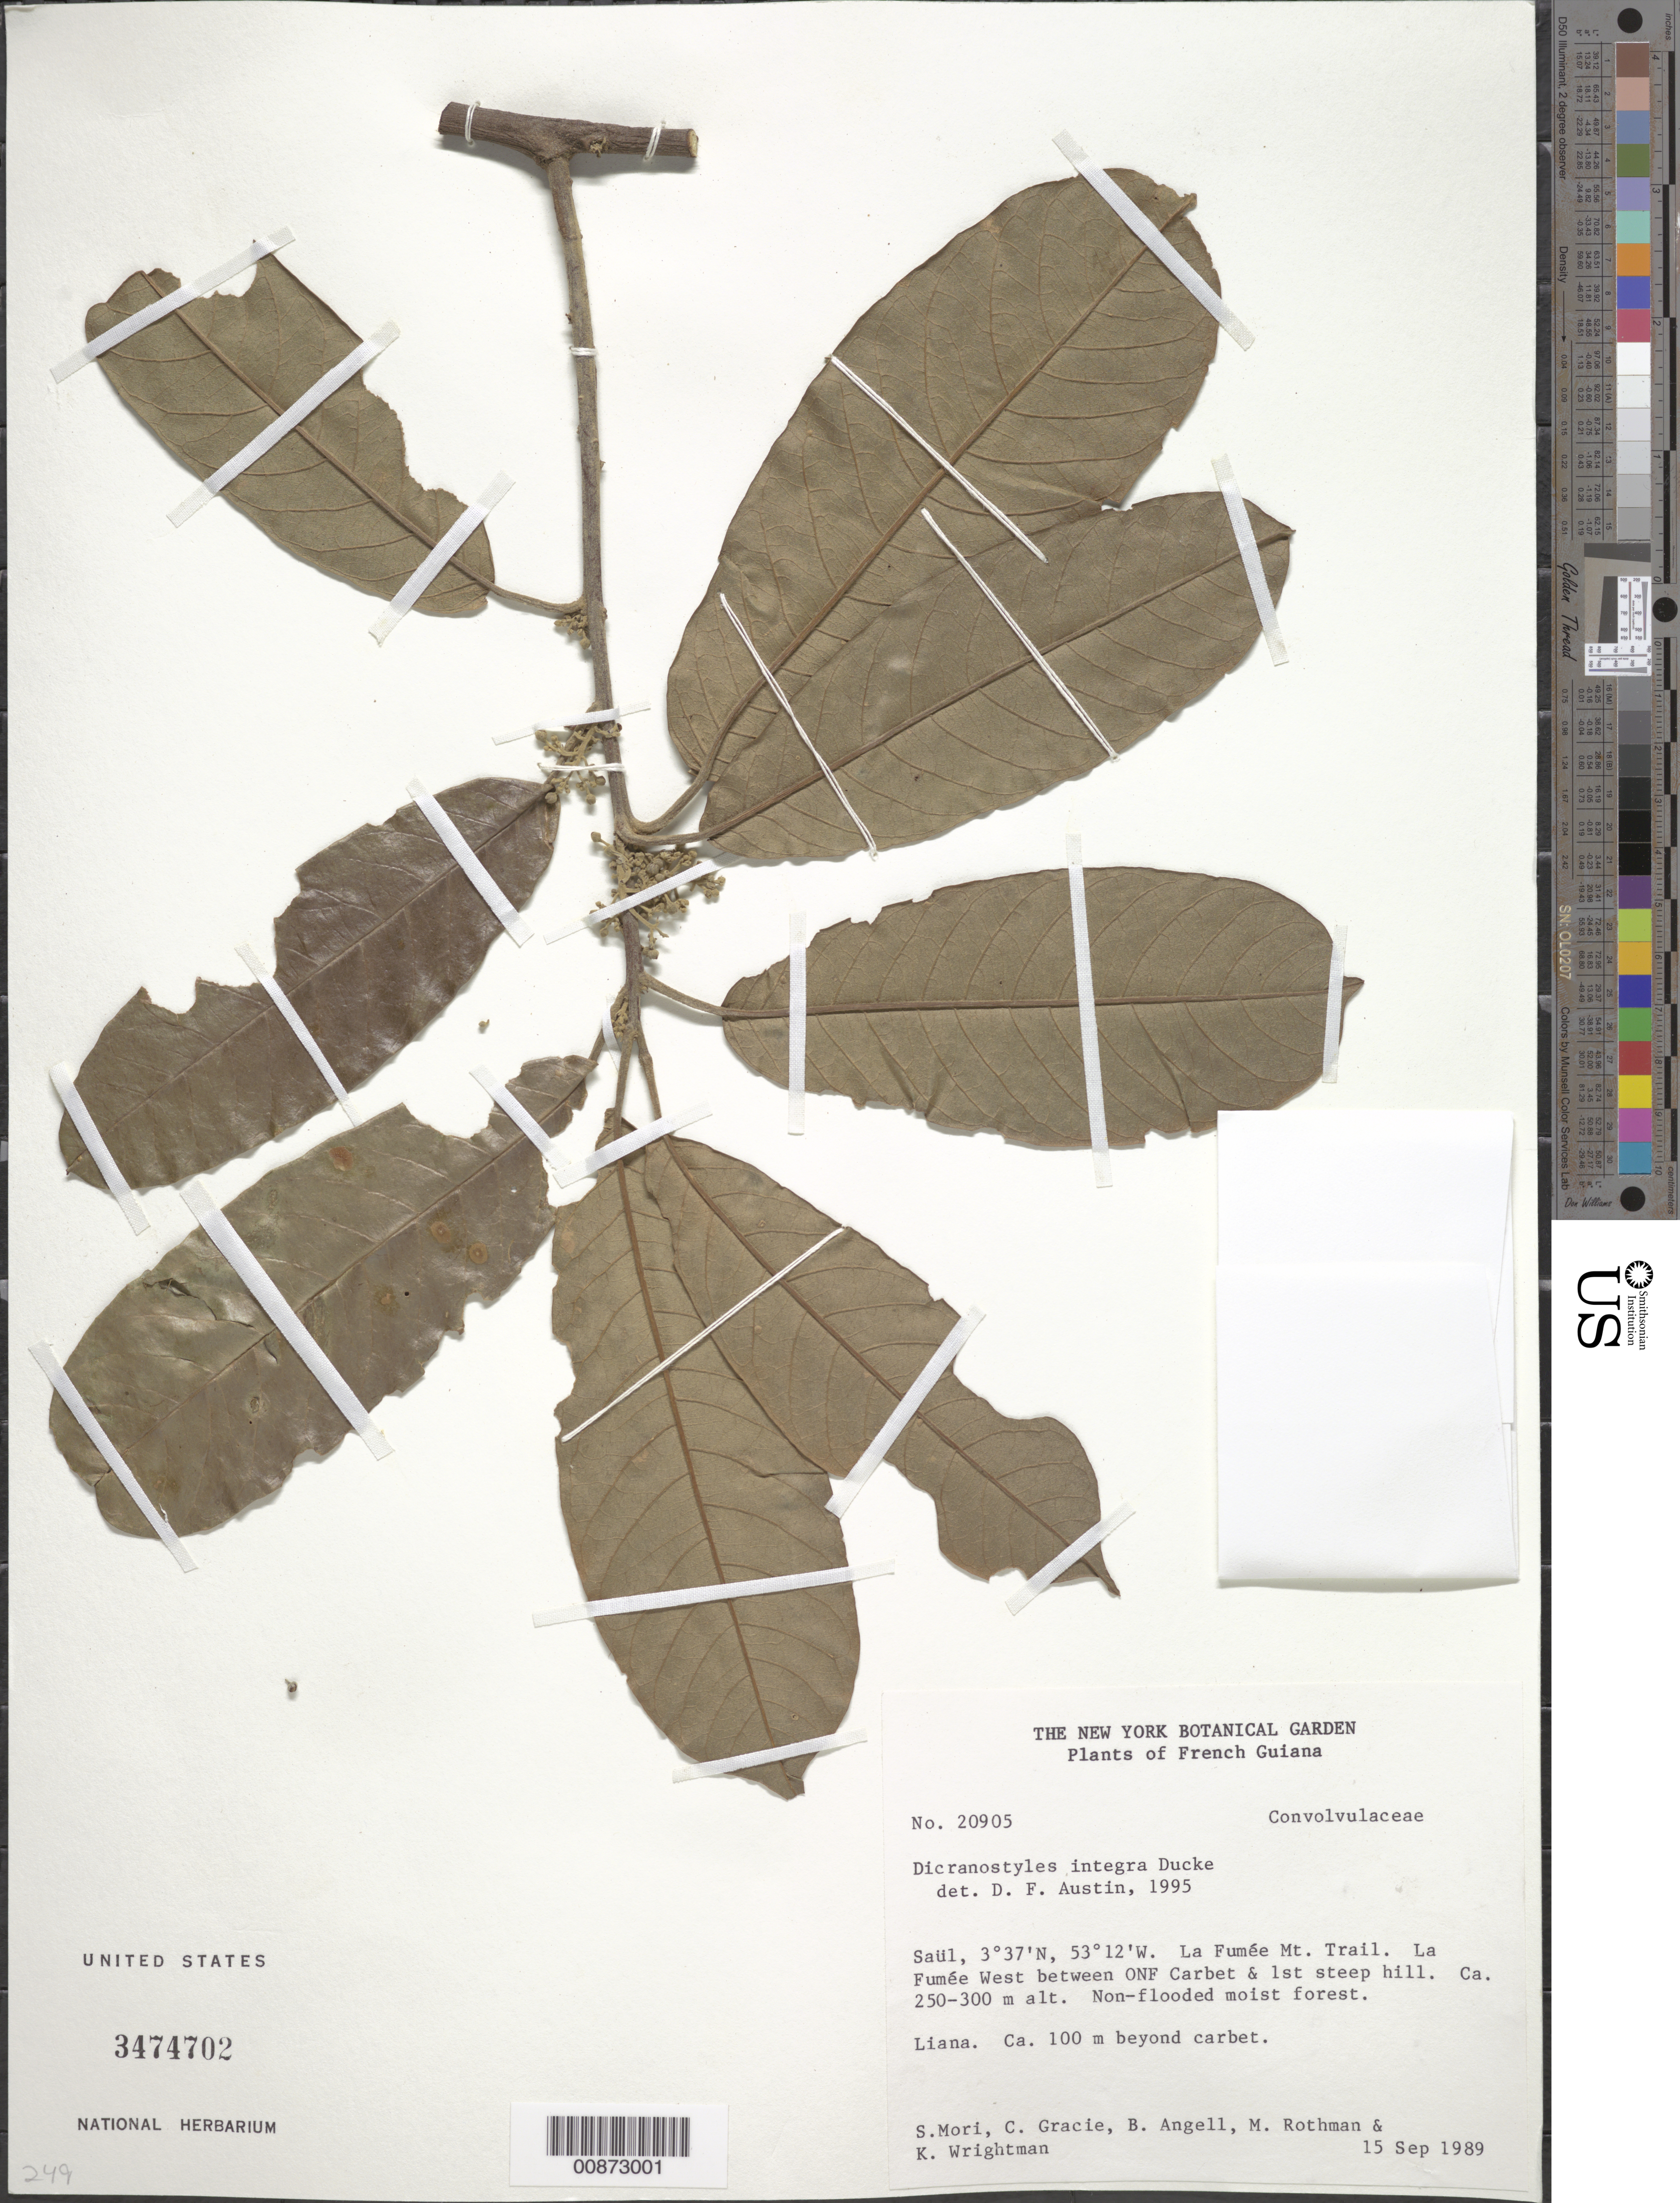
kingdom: Plantae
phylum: Tracheophyta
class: Magnoliopsida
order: Solanales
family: Convolvulaceae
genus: Dicranostyles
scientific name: Dicranostyles integra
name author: Ducke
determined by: Austin, D. F.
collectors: S. Mori, C. A. Gracie, Bobbi Angell, M. Rothman & K. Wrightman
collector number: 20905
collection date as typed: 15-Sep-89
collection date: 1989-09-15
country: French Guiana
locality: Saül, La Fumée Mt. Trail, La Fumée W between ONF Carbet & 1st steep hill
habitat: Non-flooded forest moist forest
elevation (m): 250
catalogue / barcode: US 3474702